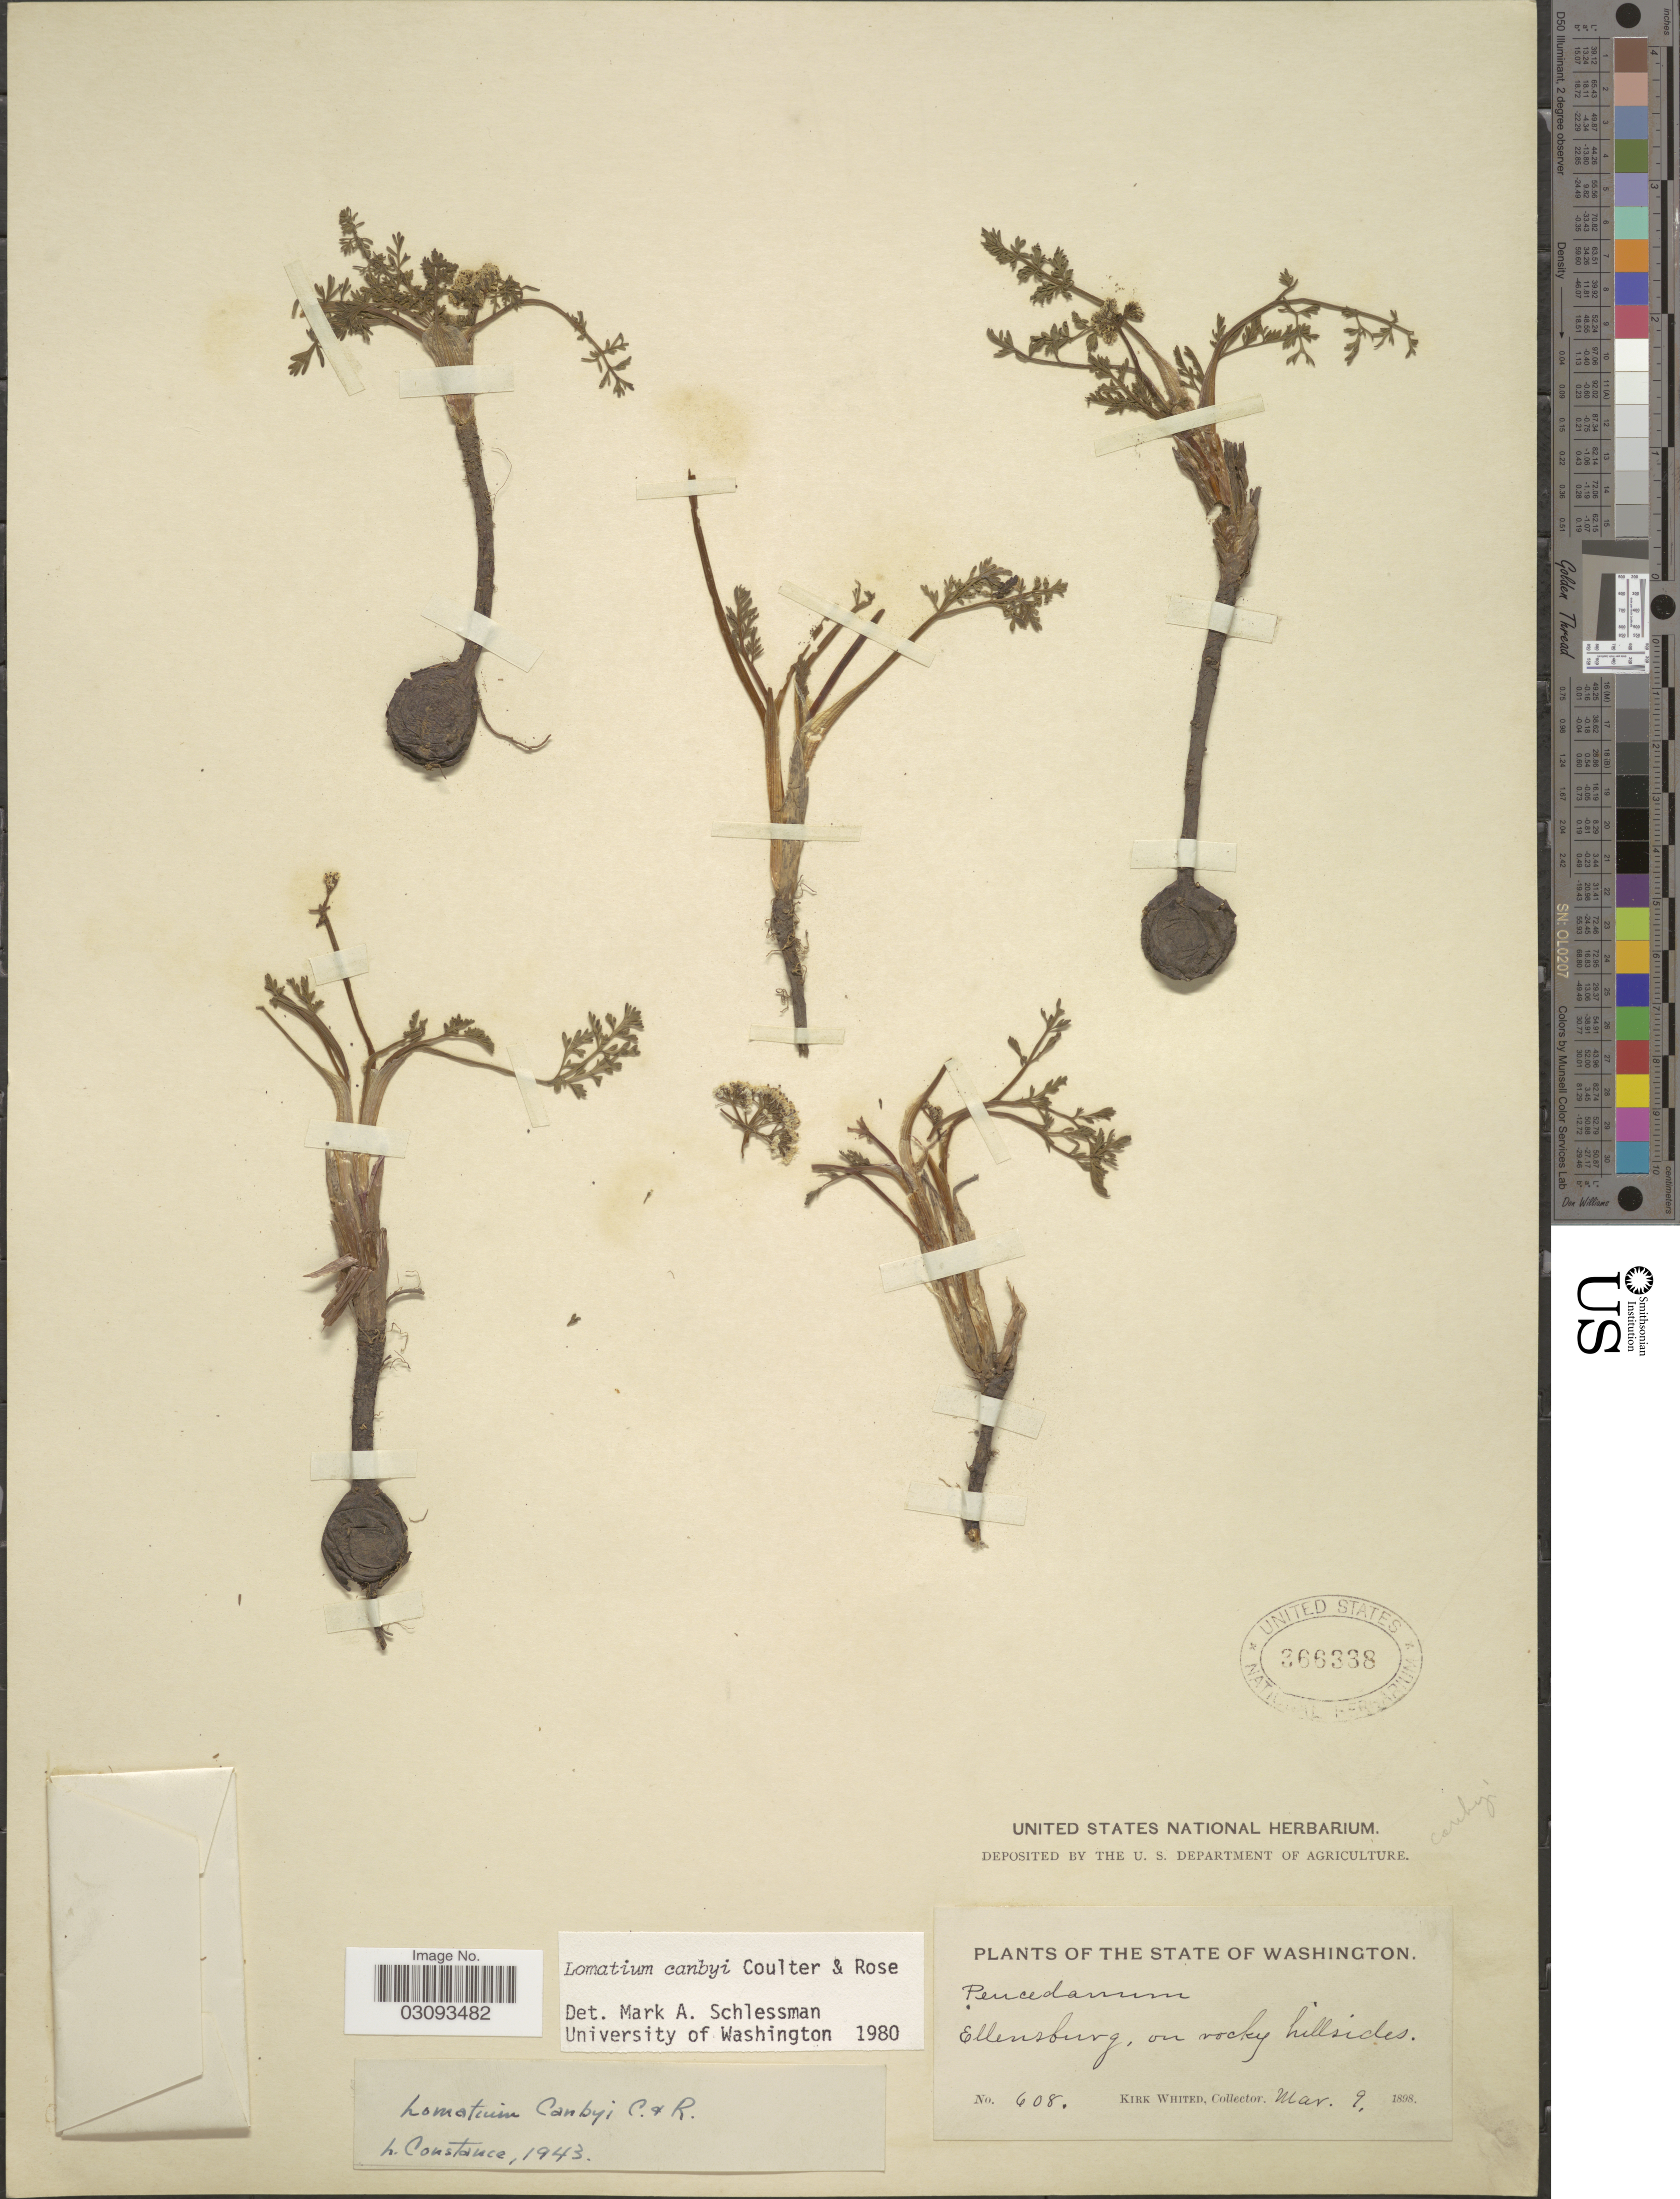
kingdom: Plantae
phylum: Tracheophyta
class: Magnoliopsida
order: Apiales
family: Apiaceae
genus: Lomatium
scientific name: Lomatium canbyi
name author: (J.M. Coult. & Rose) J.M. Coult. & Rose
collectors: K. Whited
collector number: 608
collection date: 1898-03-09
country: United States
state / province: Washington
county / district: Kittitas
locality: Ellensburg.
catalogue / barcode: US 366338